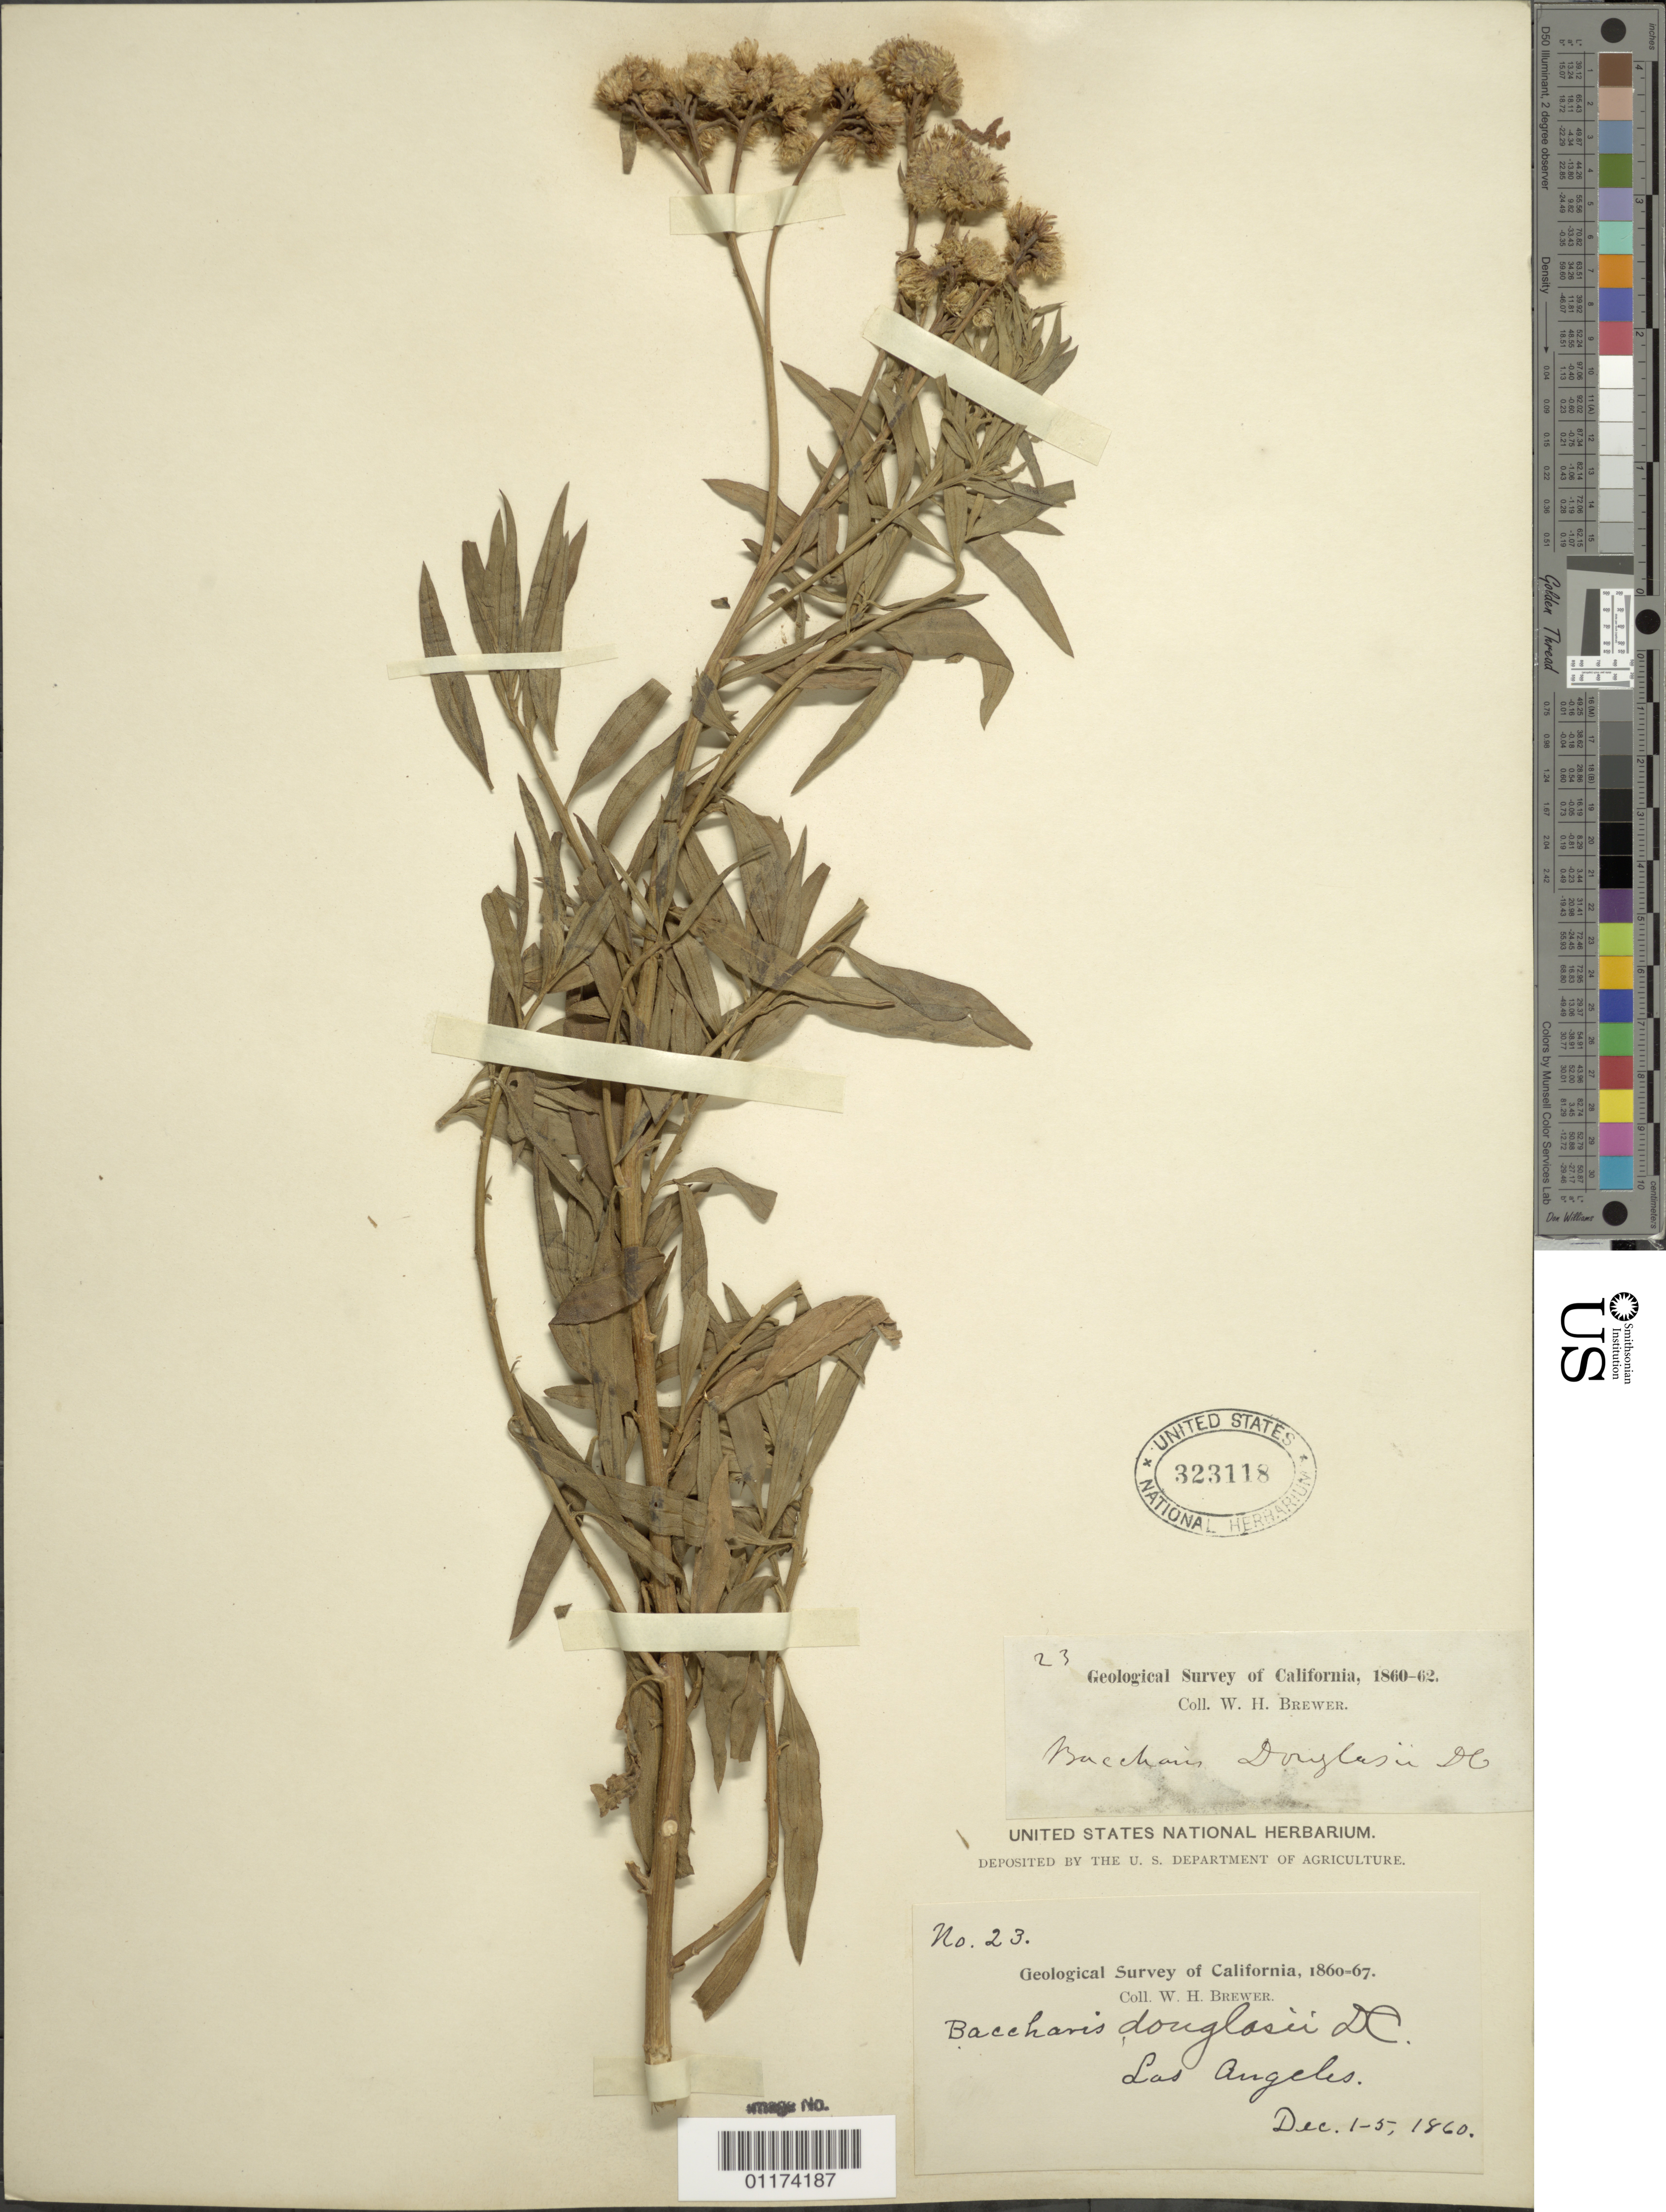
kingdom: Plantae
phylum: Tracheophyta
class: Magnoliopsida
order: Asterales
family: Asteraceae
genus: Baccharis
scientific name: Baccharis douglasii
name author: DC.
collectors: W. H. Brewer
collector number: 23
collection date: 1860-12-01/1860-12-05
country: United States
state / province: California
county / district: Los Angeles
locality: Los Angeles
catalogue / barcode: US 323118